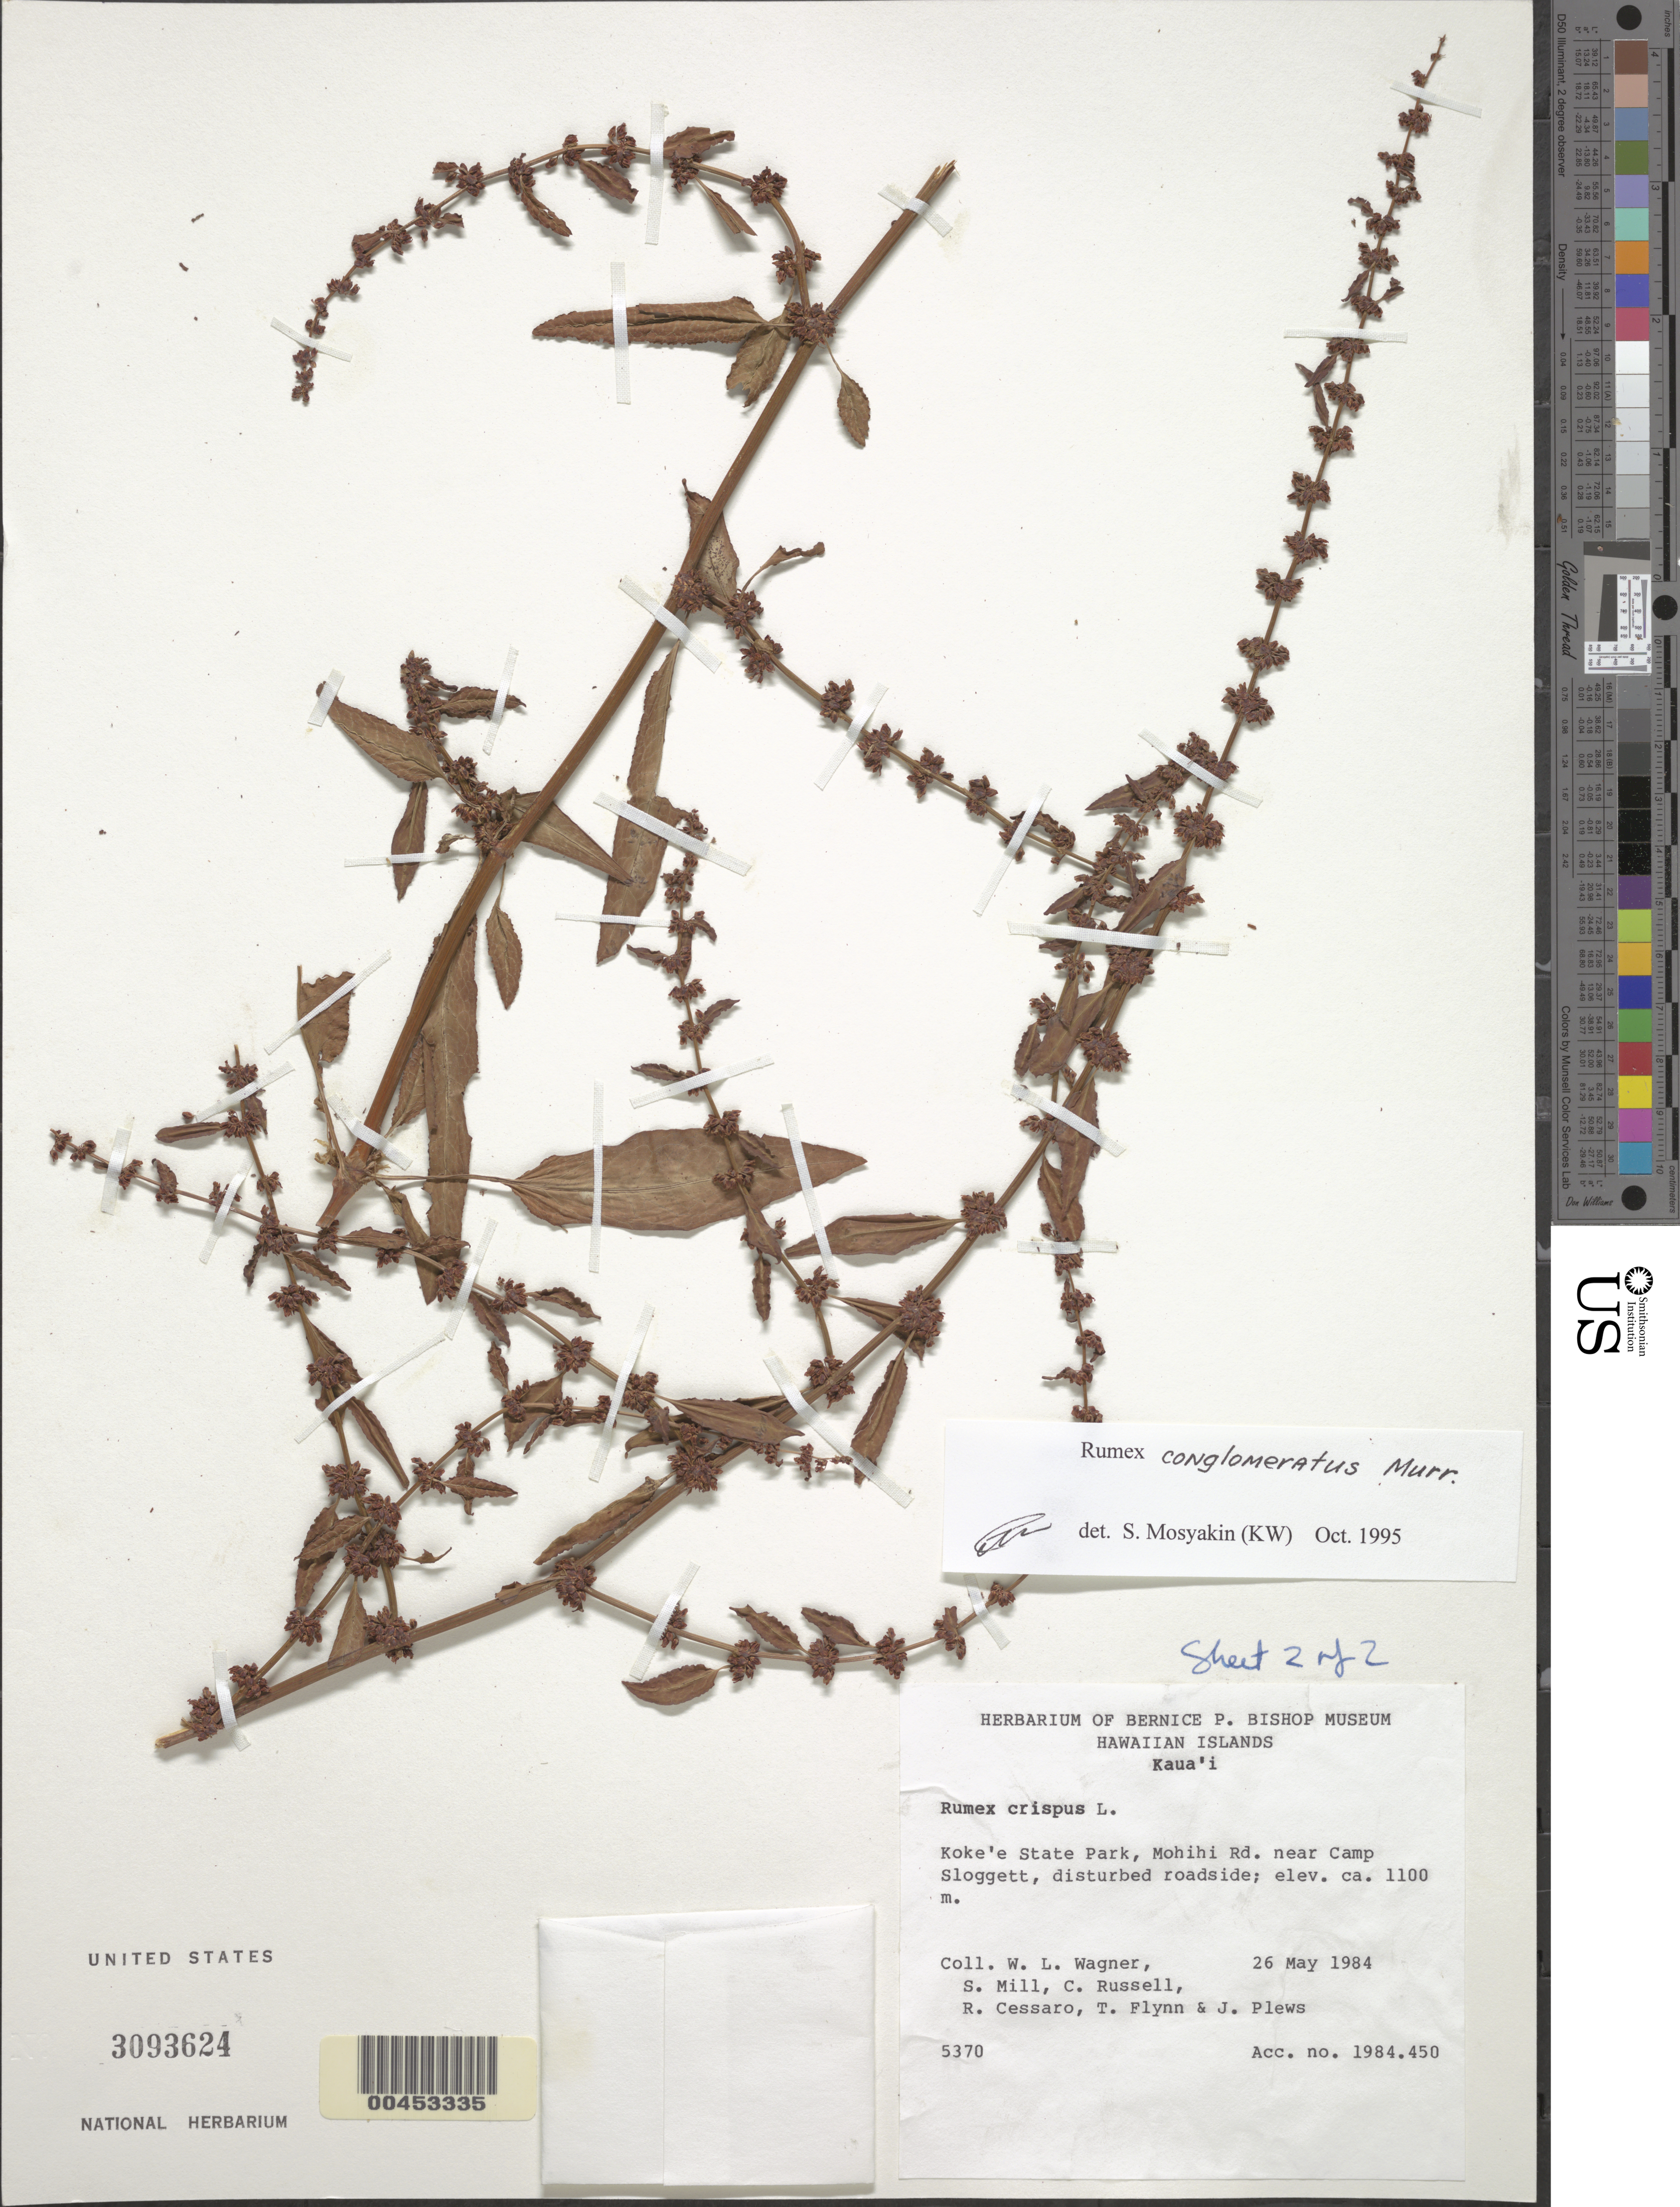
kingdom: Plantae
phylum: Tracheophyta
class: Magnoliopsida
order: Caryophyllales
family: Polygonaceae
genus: Rumex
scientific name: Rumex conglomeratus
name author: Murray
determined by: Mosyakin, S.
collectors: W. L. Wagner, S. W. Miller, C. Russell & R. Cessaro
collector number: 5370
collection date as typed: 26 May 1984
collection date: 1984-05-26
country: United States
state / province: Hawaii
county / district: Kauai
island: Kaua'i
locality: Kokee State Park, Mohihi Rd near Camp Sloggett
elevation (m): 1100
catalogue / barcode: US 3093624